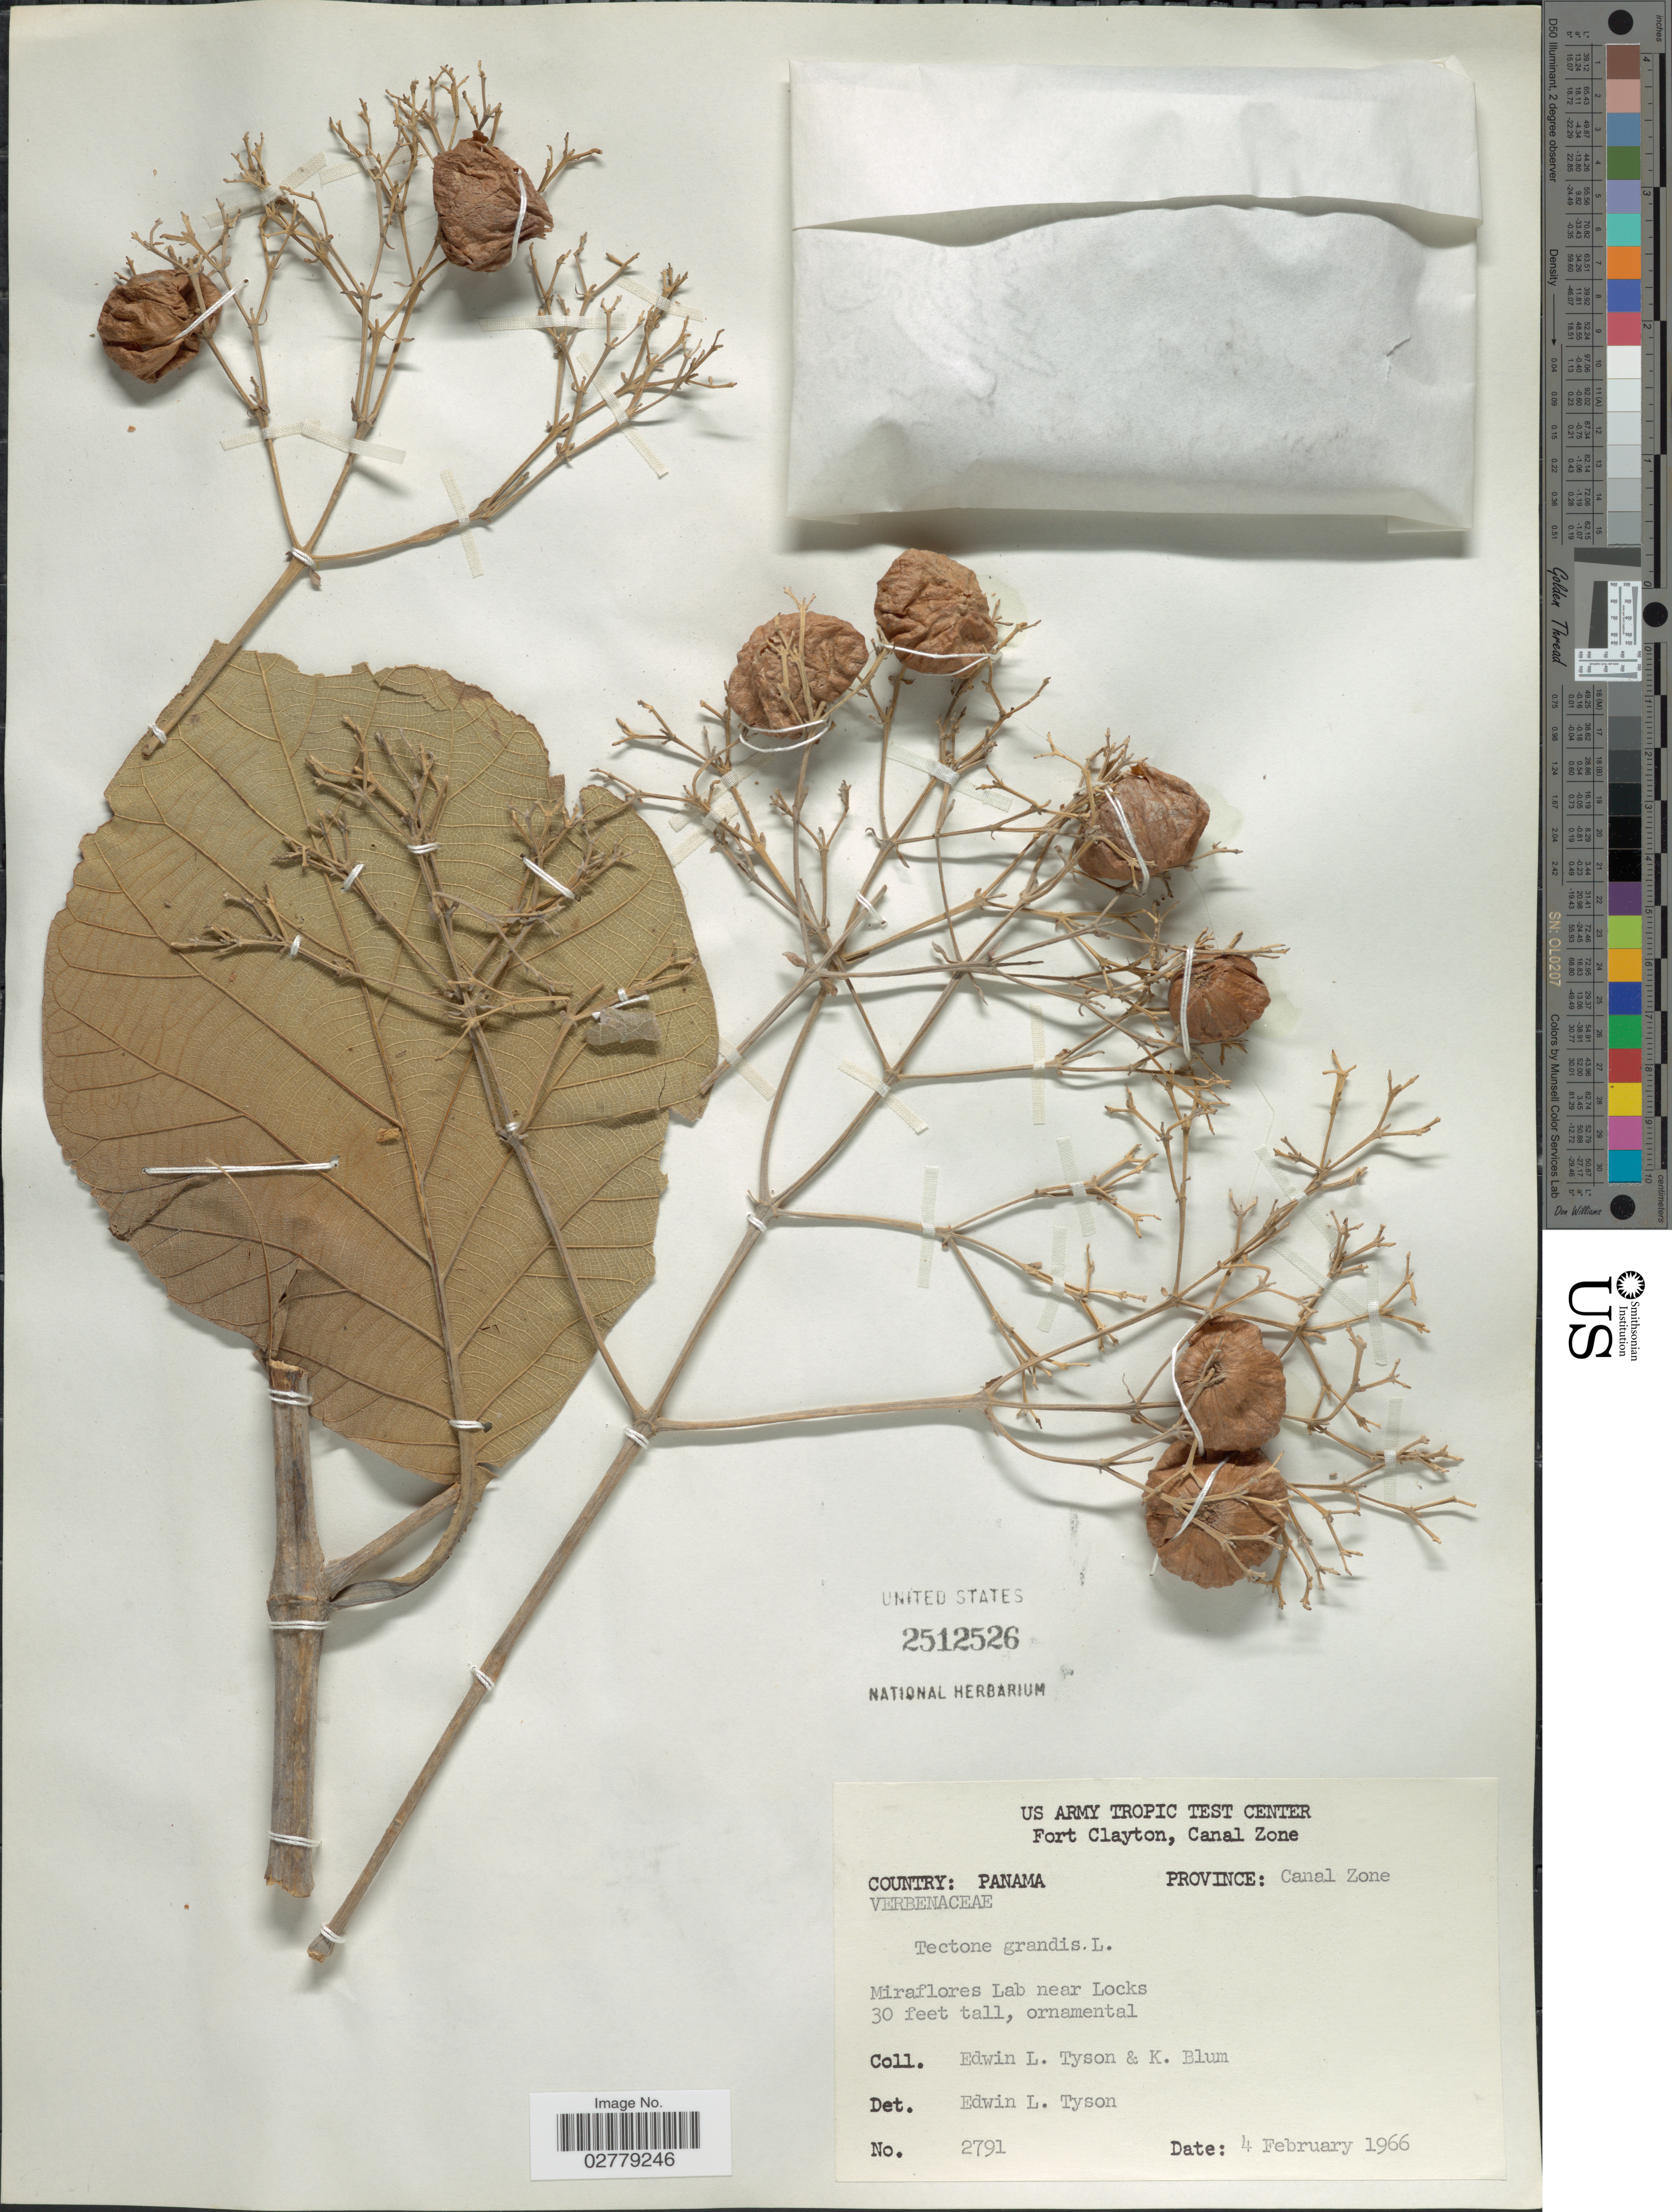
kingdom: Plantae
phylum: Tracheophyta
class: Magnoliopsida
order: Lamiales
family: Lamiaceae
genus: Tectona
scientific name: Tectona grandis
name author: L. f.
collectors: E. L. Tyson & K. Blum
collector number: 2791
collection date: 1966-02-04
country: Panama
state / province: Panamá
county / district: Canal Zone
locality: Province: Canal Zone. Miraflores Lab near Locks.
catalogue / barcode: US 2512526